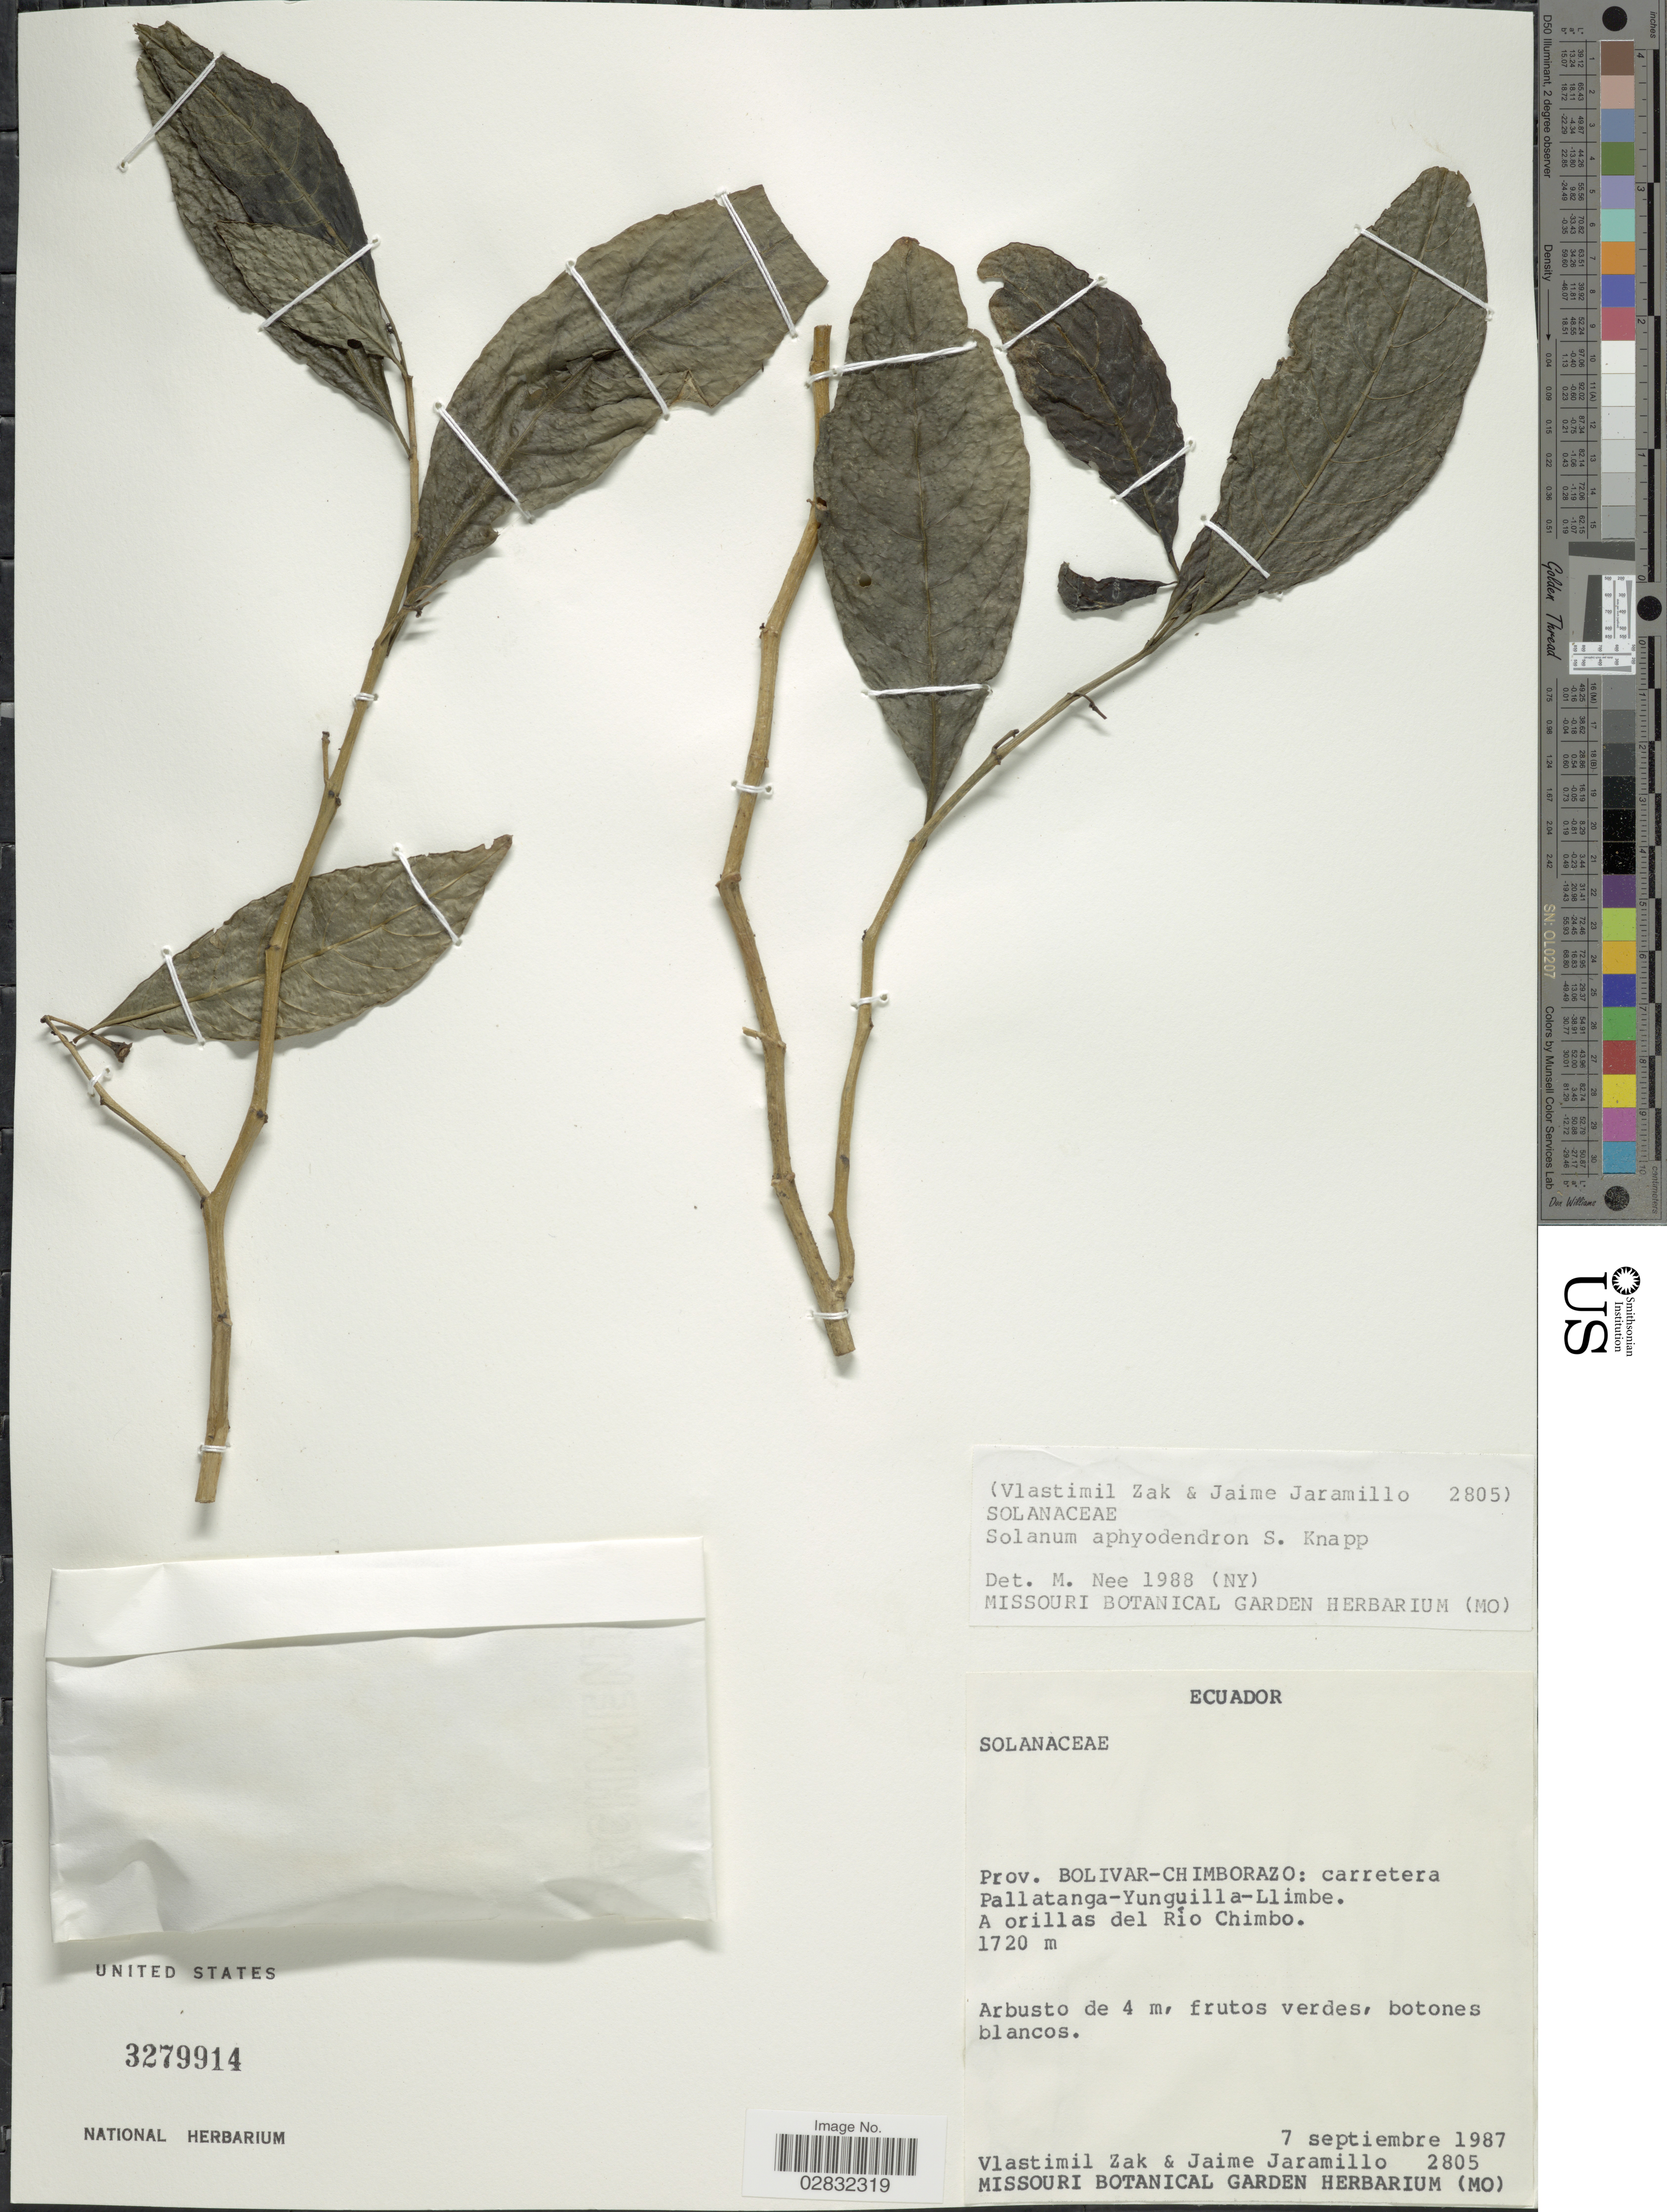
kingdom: Plantae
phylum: Tracheophyta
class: Magnoliopsida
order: Solanales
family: Solanaceae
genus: Solanum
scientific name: Solanum aphyodendron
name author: S. Knapp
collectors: V. Zak & J. Jaramillo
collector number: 2805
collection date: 1987-09-07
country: Ecuador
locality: Prov. Bolivar-Chimborazo: carretera Pallatanga-Yunguilla-Llimbe, A orillas del Río Chimbo.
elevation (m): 1720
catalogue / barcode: US 3279914